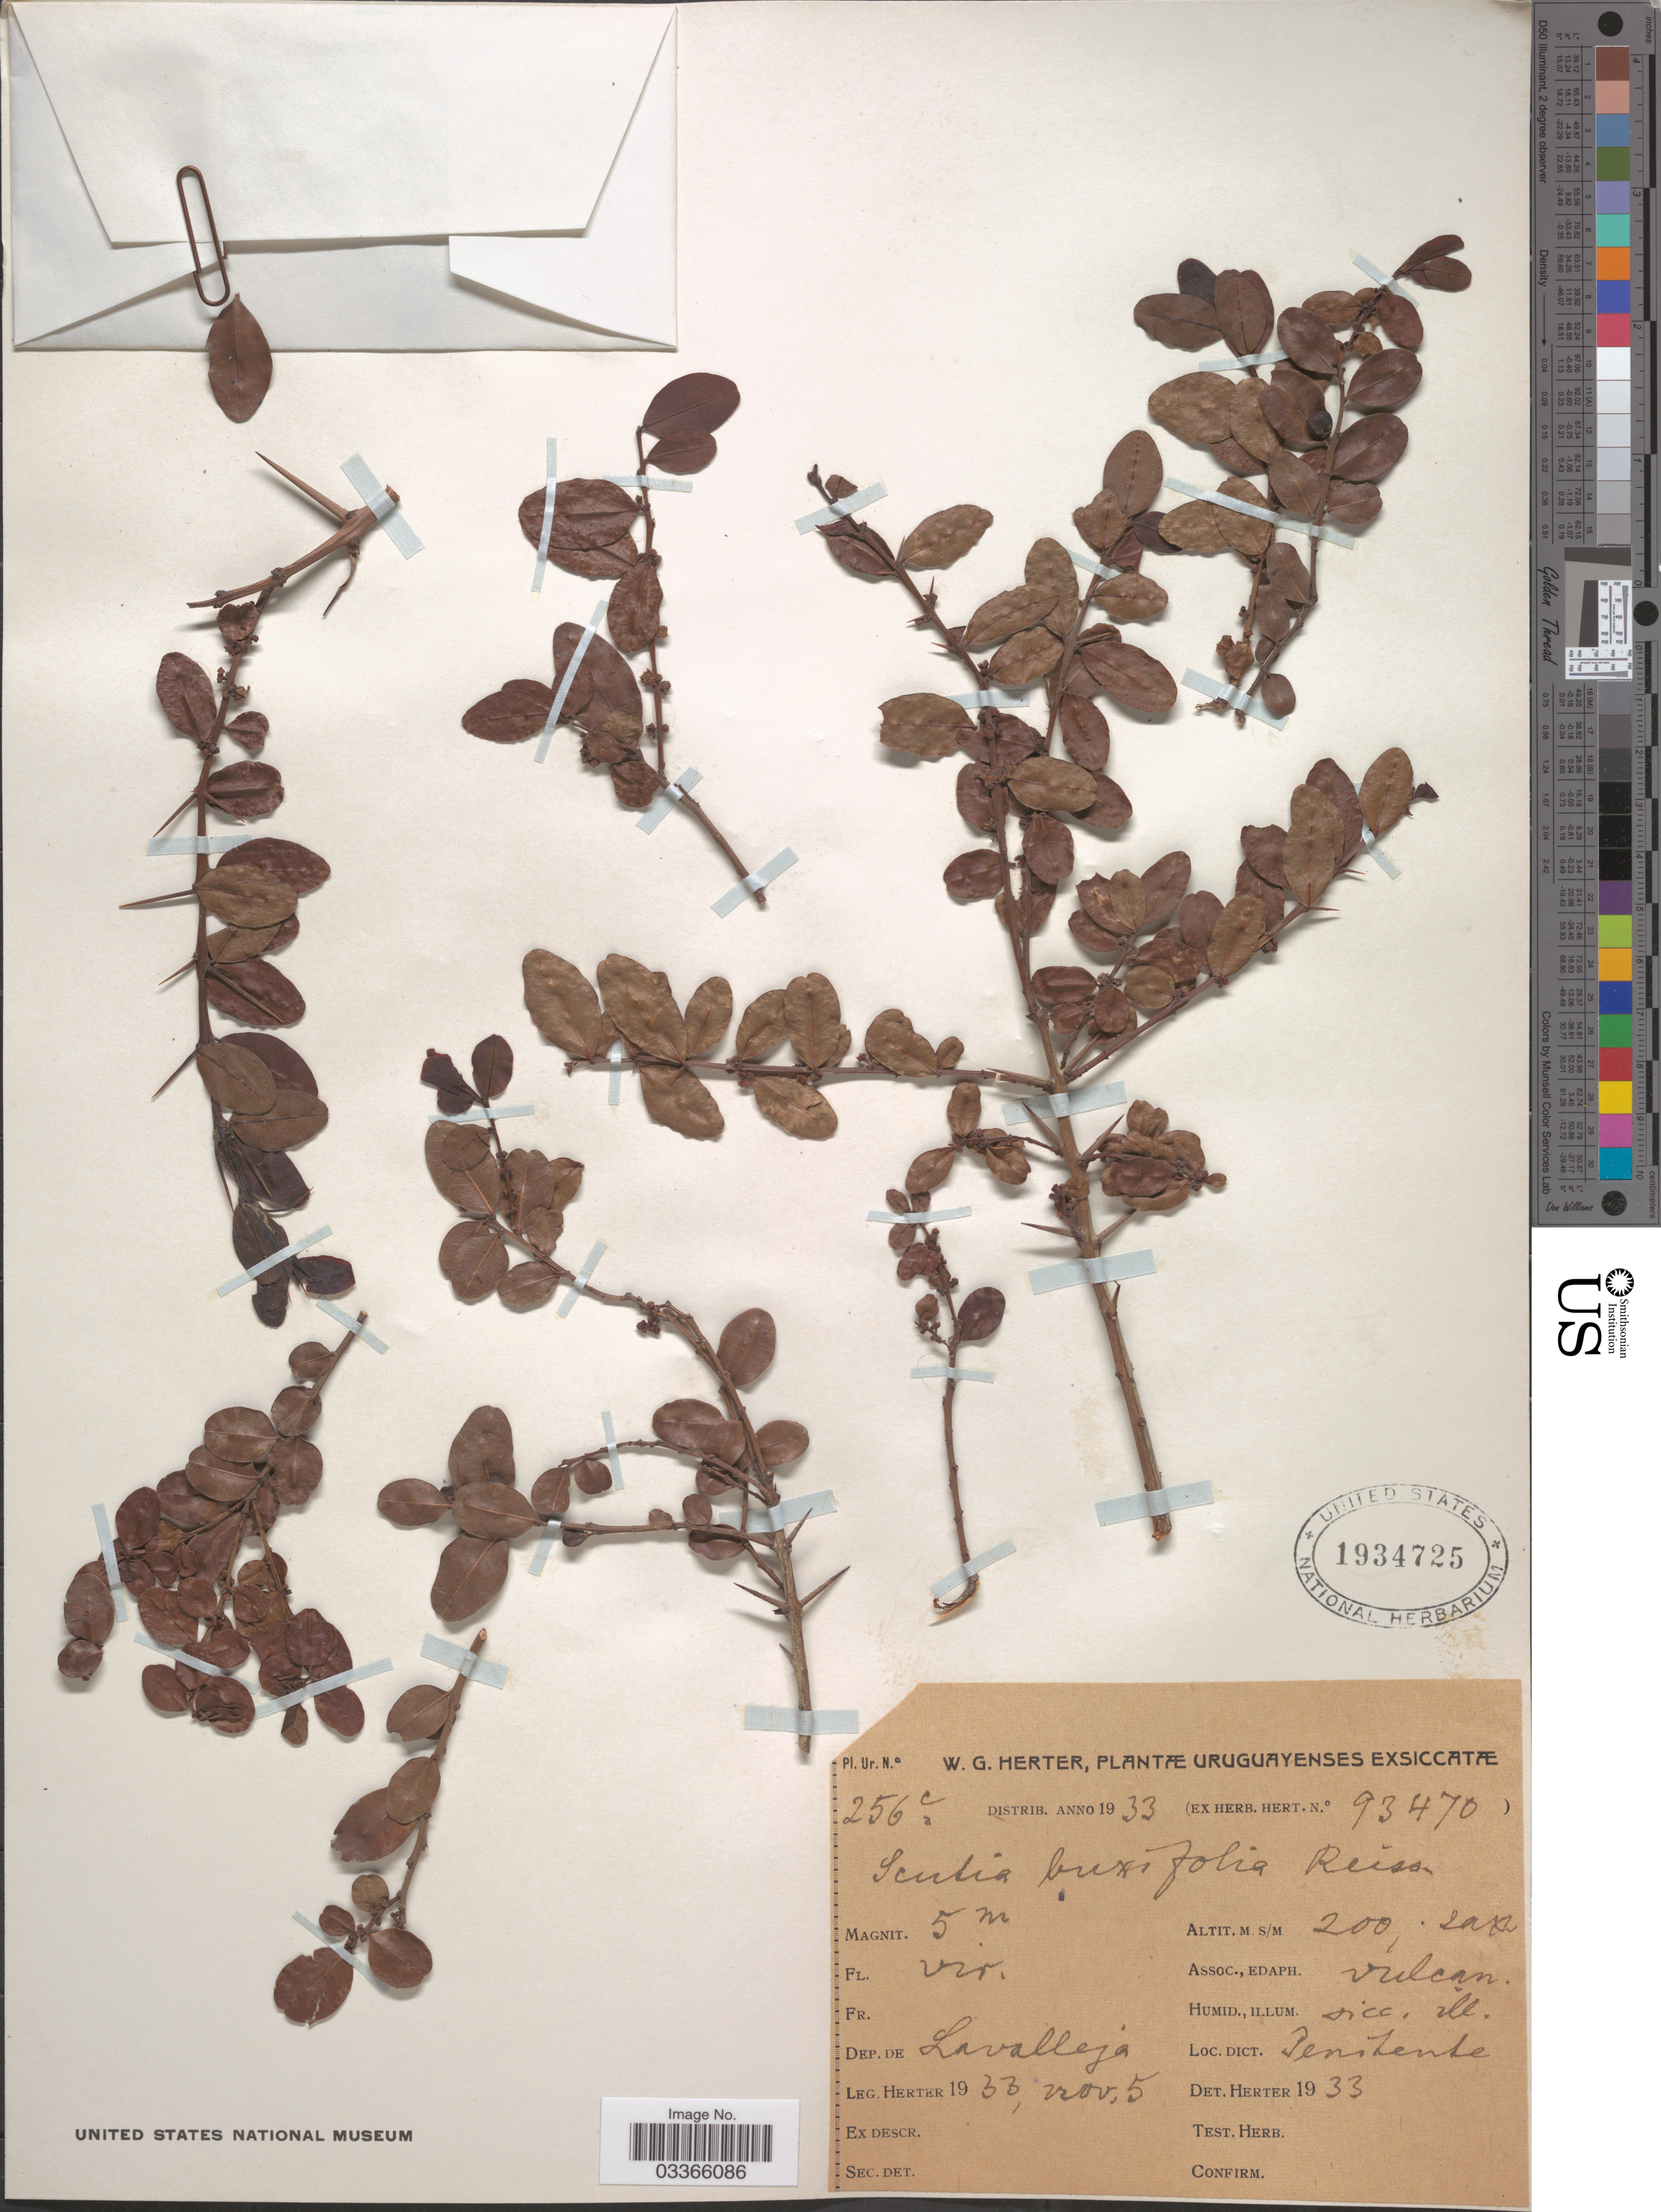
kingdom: Plantae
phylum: Tracheophyta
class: Magnoliopsida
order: Rosales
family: Rhamnaceae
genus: Scutia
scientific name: Scutia buxifolia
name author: Reissek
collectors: W. G. Herter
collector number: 256C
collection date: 1933-11-05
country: Uruguay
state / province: Lavalleja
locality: Dep. de Lavalleja, Penitente.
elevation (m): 200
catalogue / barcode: US 1934725